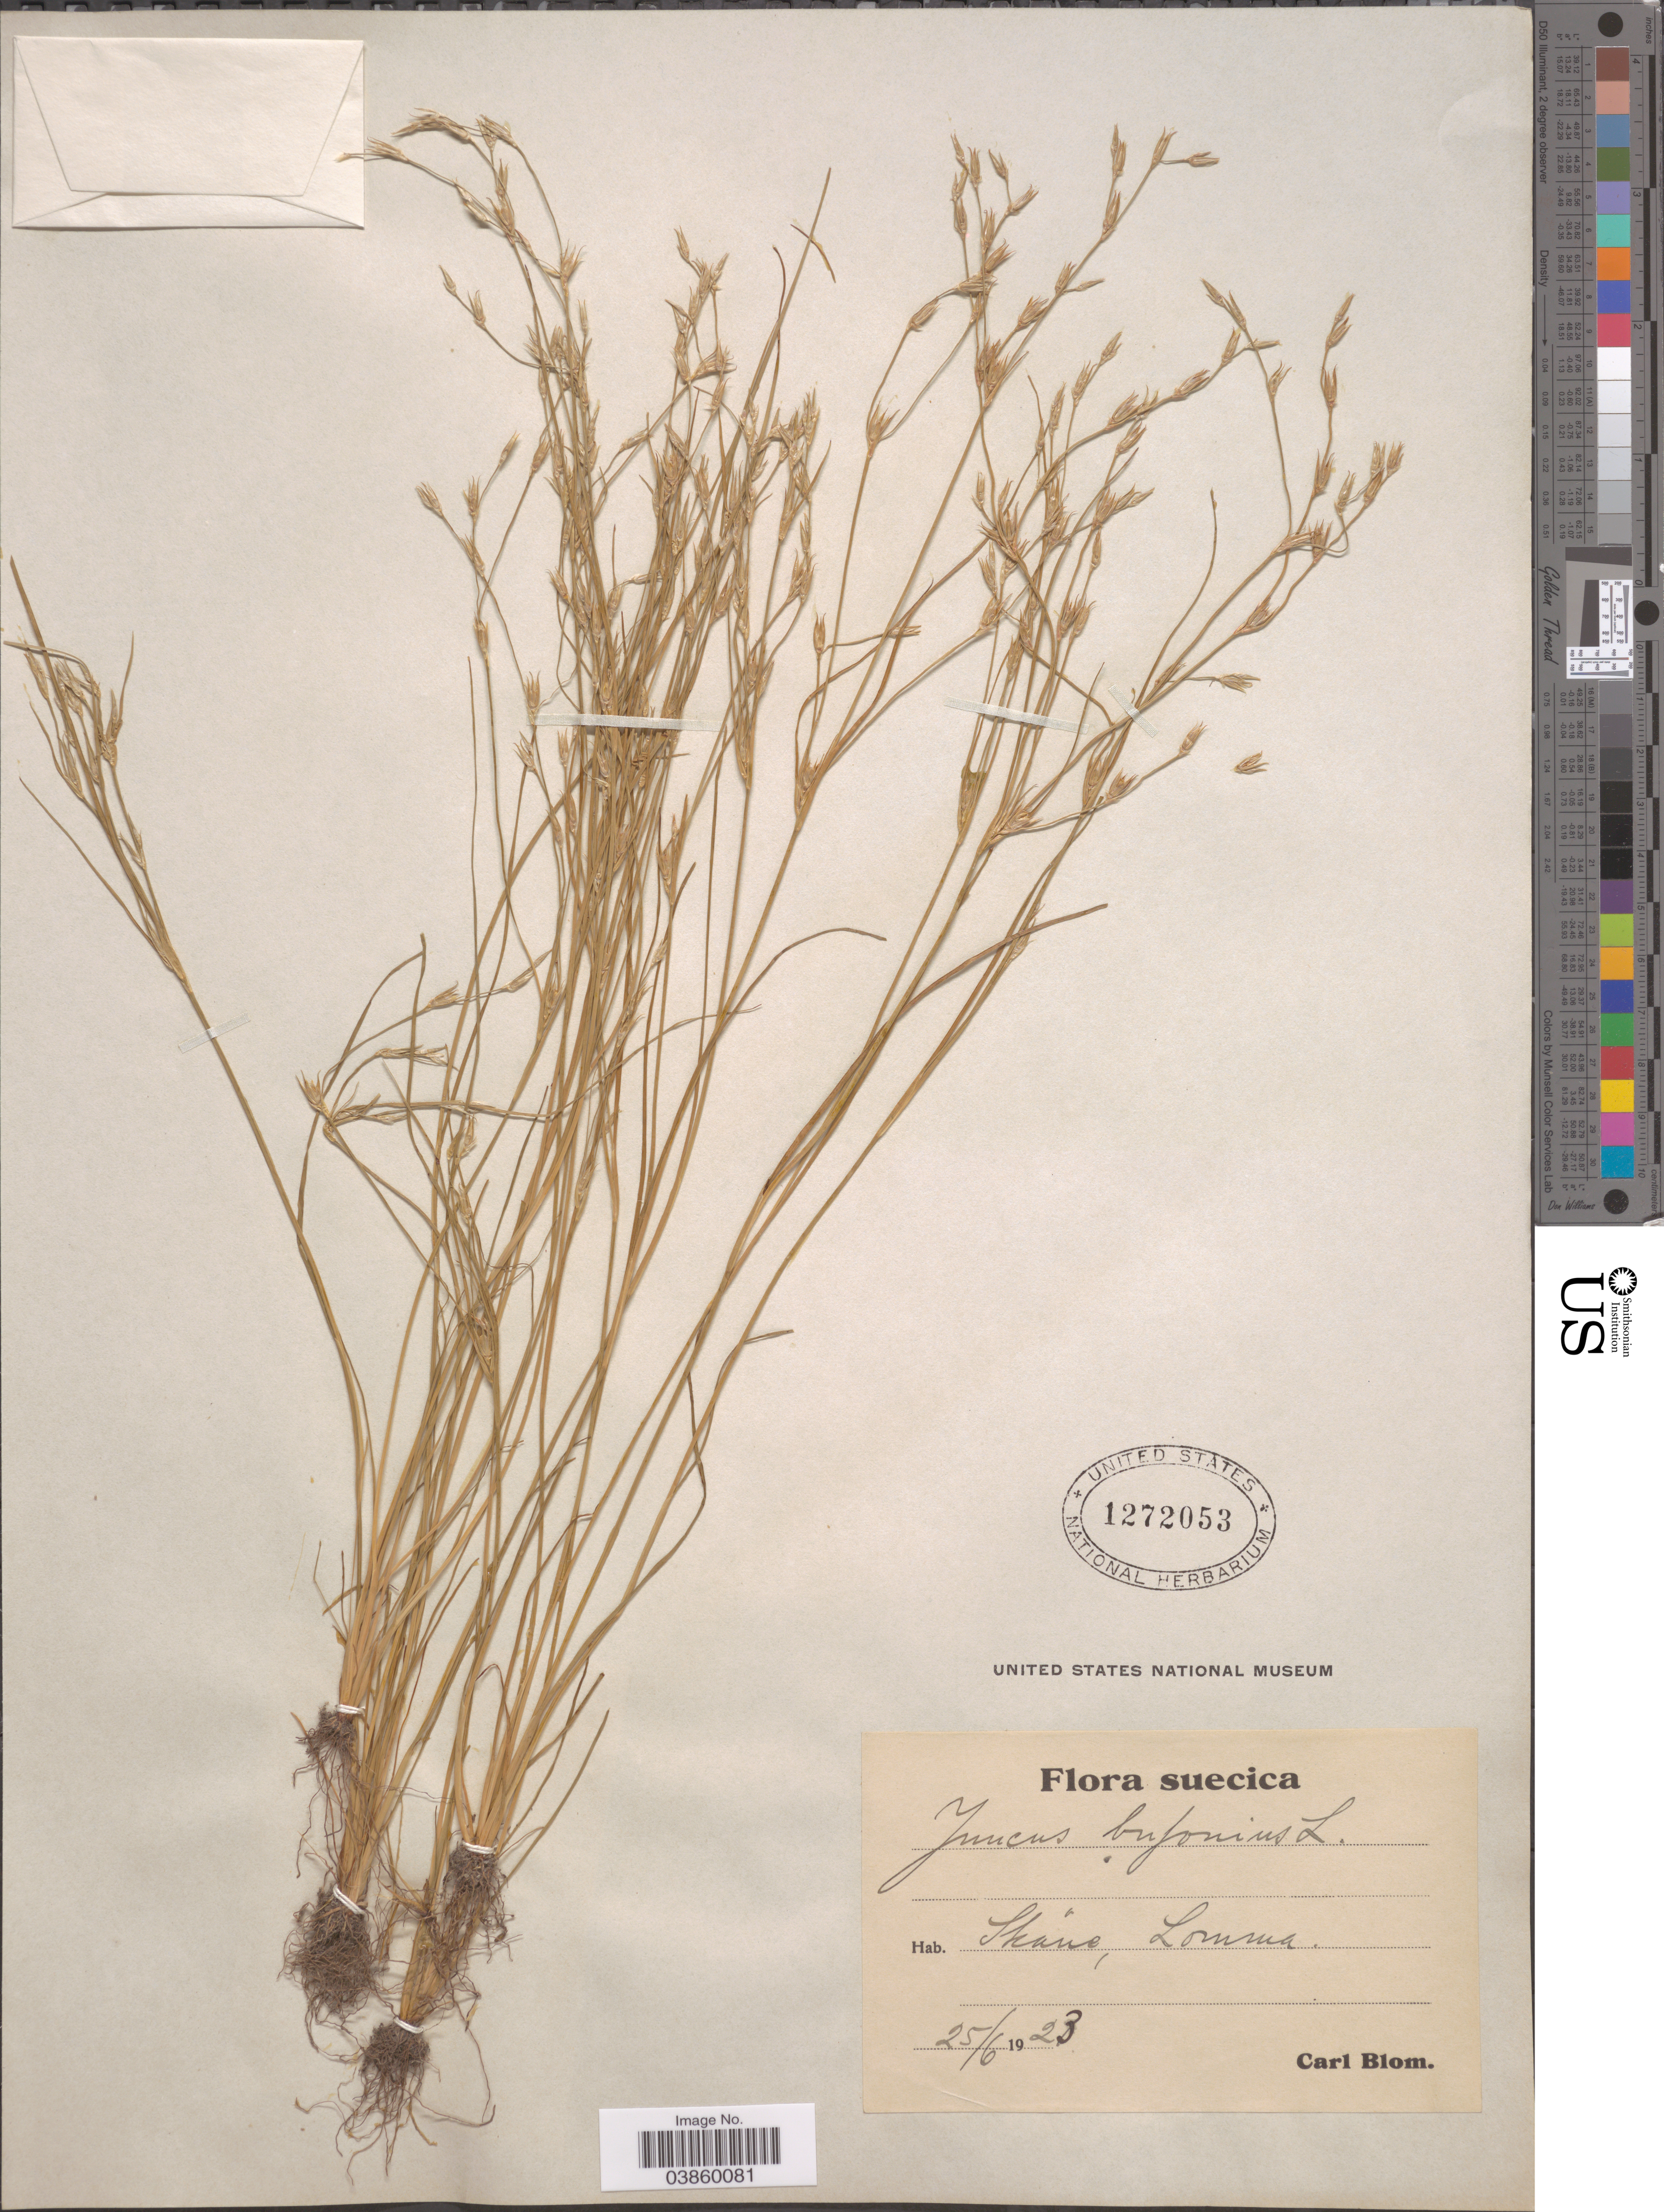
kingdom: Plantae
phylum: Tracheophyta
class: Liliopsida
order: Poales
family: Juncaceae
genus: Juncus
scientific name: Juncus bufonius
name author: L.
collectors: C. H. Blom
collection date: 1923-06-25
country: Sweden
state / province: Skåne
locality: Suecica. Lomma.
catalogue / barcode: US 1272053